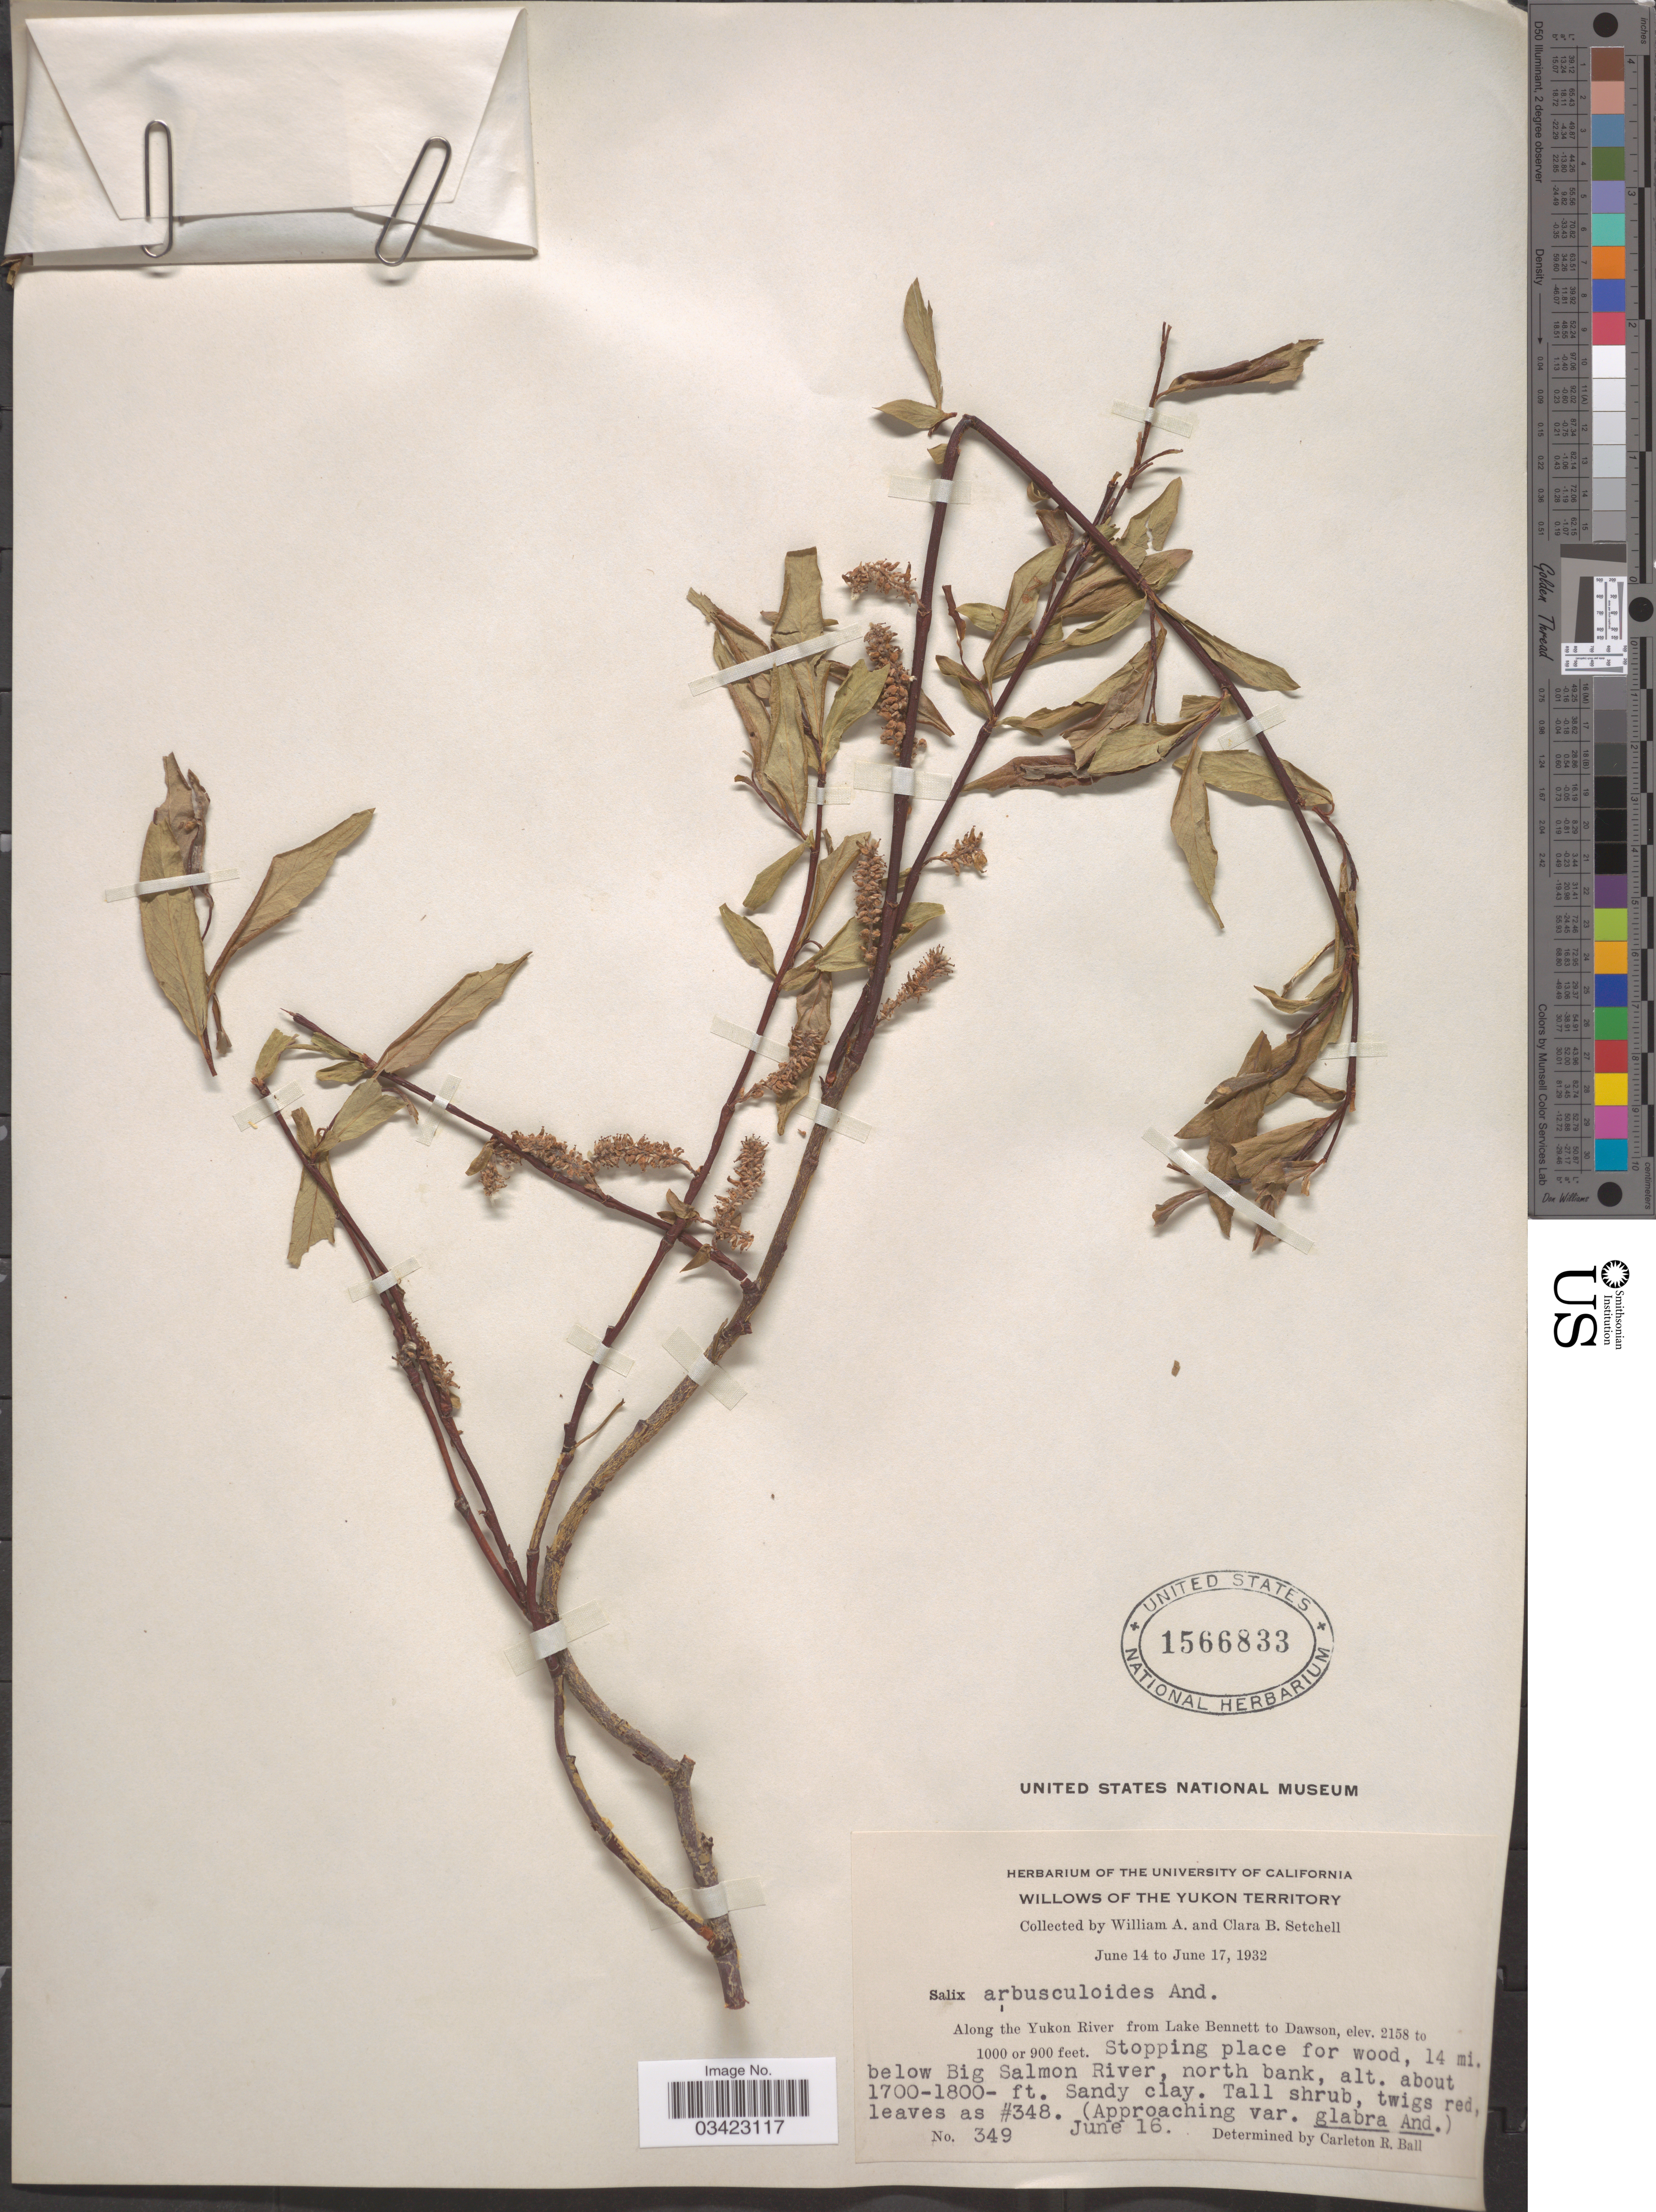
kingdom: Plantae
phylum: Tracheophyta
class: Magnoliopsida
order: Malpighiales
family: Salicaceae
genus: Salix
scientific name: Salix arbusculoides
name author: Andersson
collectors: W. Setchell & C. B. Setchell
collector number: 349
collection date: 1932-06-16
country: Canada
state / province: Yukon Territory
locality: Along the Yukon River from Lake Bennett to Dawson. 14 mi. below Big Salmon River, north bank.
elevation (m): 274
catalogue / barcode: US 1566833